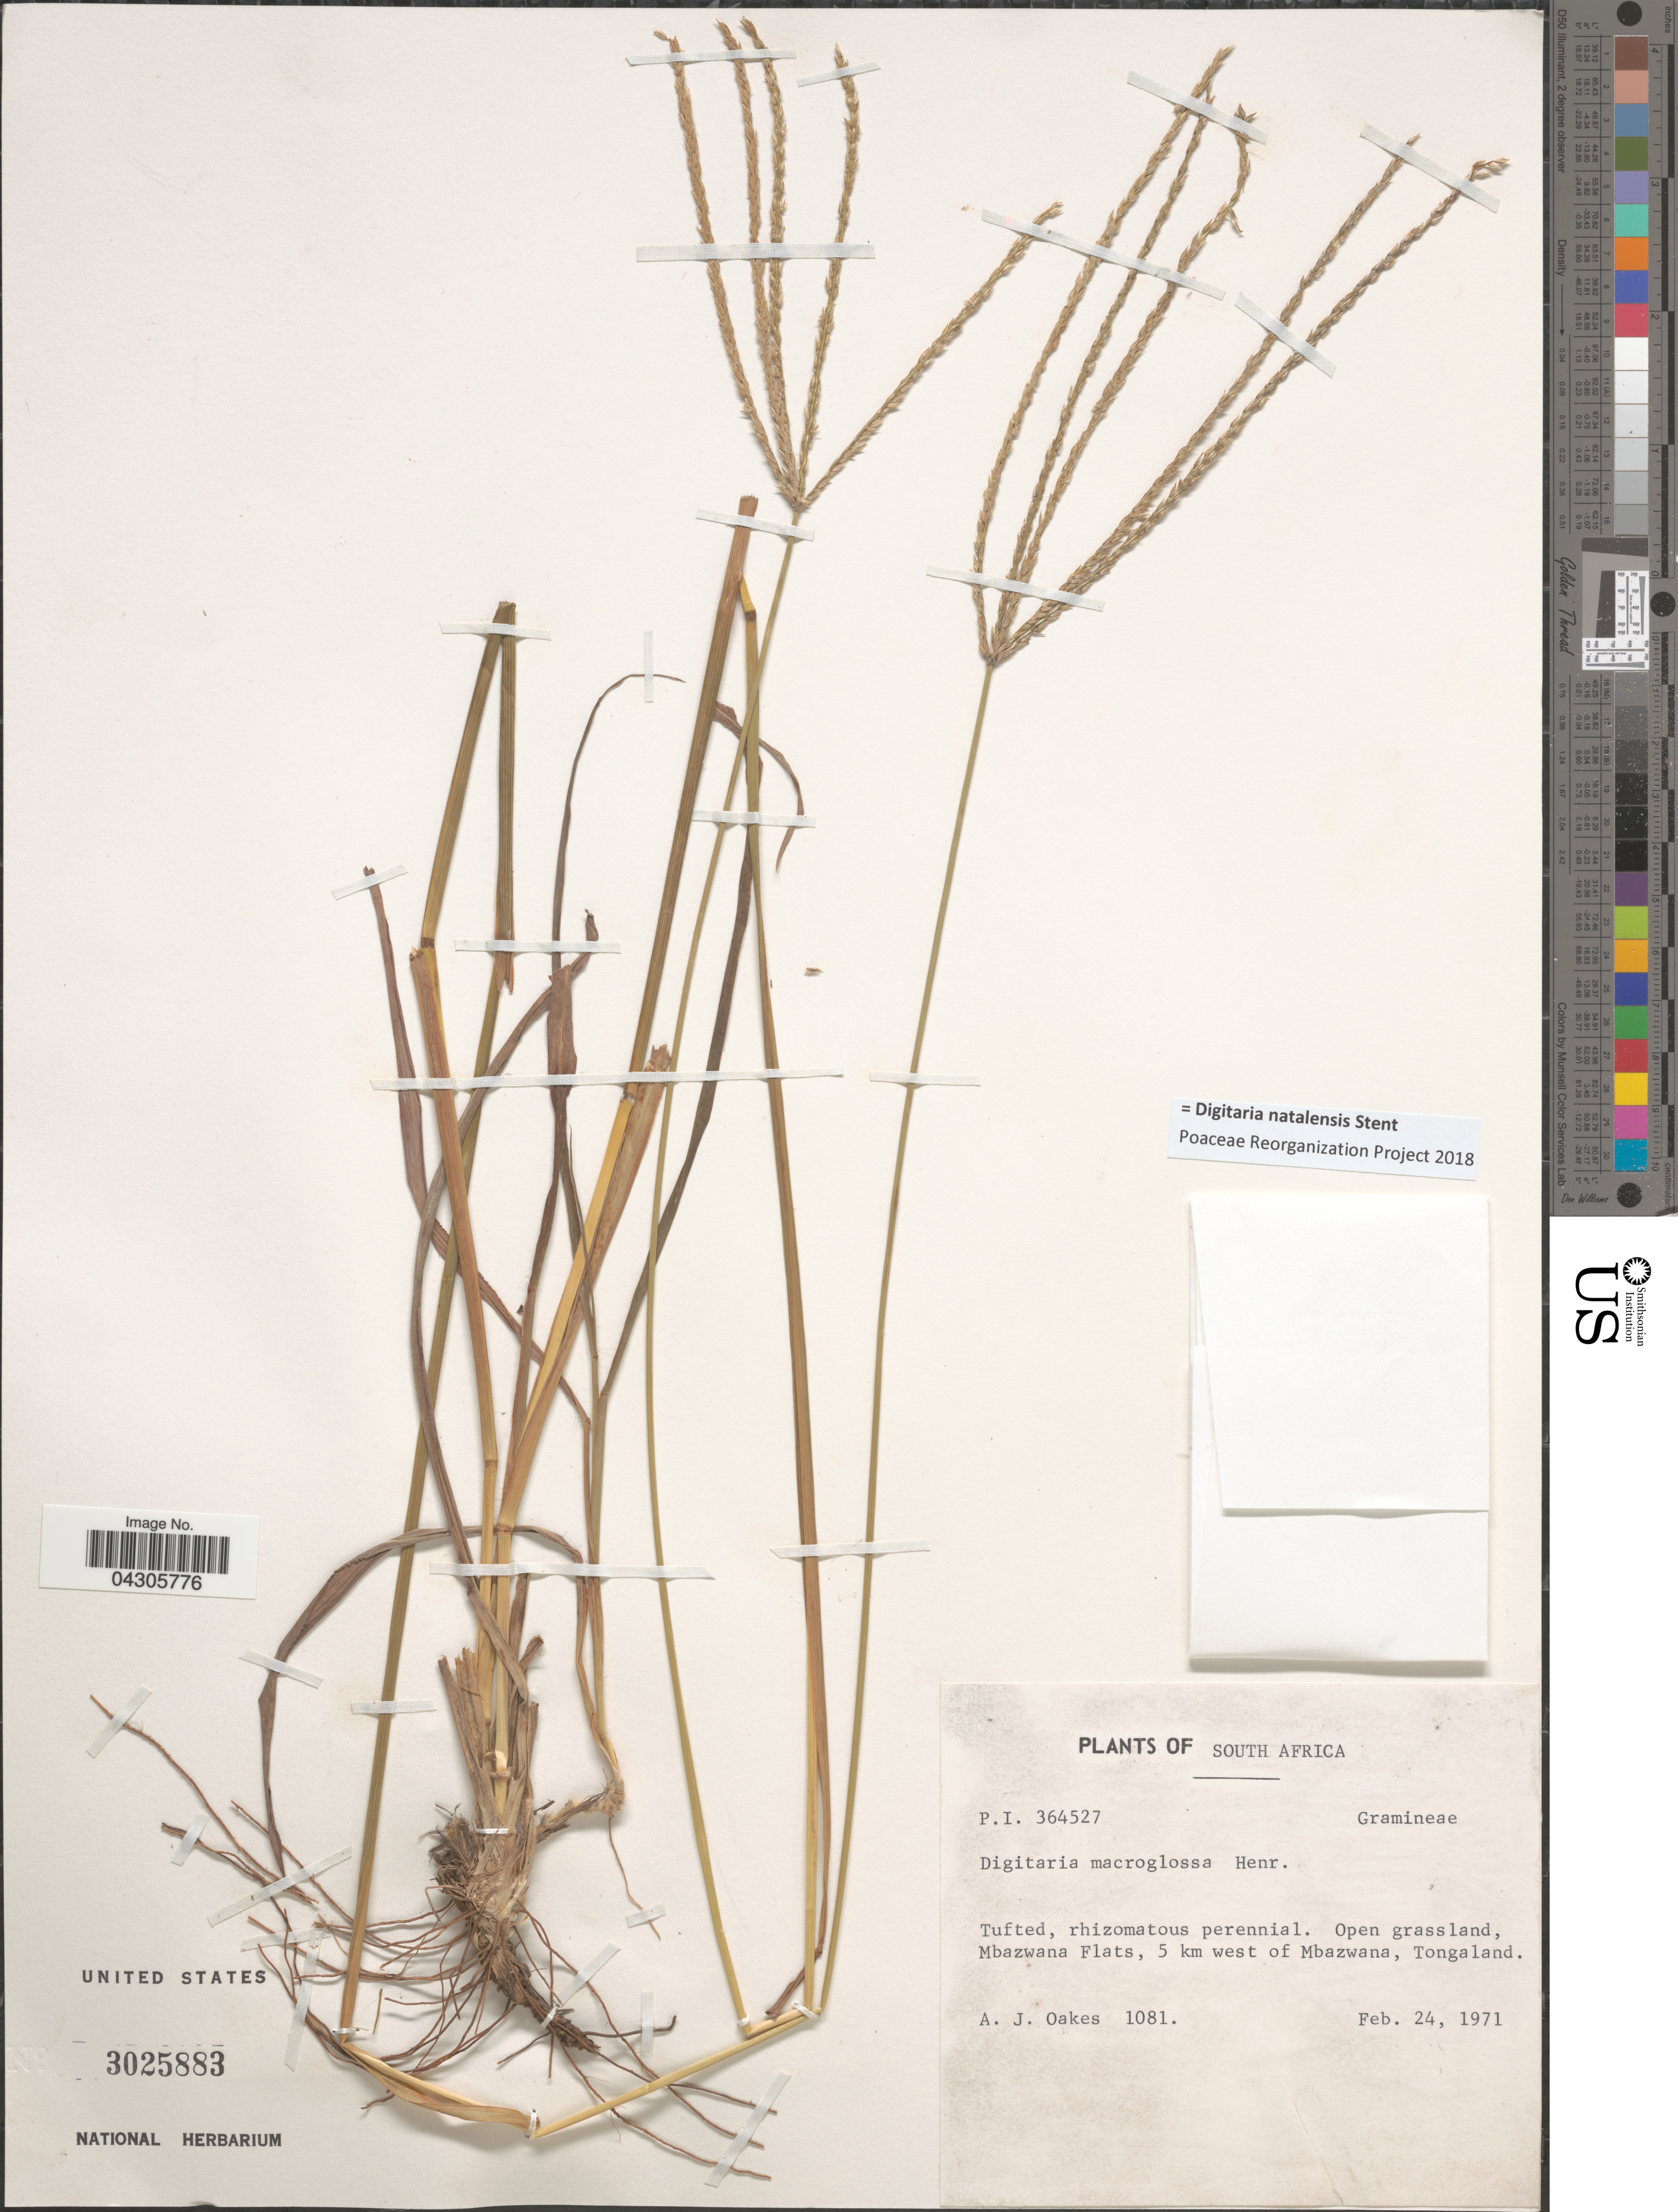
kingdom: Plantae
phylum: Tracheophyta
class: Liliopsida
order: Poales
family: Poaceae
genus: Digitaria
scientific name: Digitaria natalensis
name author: Stent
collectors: A. Oakes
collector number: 1081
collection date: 1971-02-24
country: South Africa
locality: Open grassland, Mbazwana Flats, 5 km west of mbazwana, Tongaland.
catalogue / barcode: US 3025883